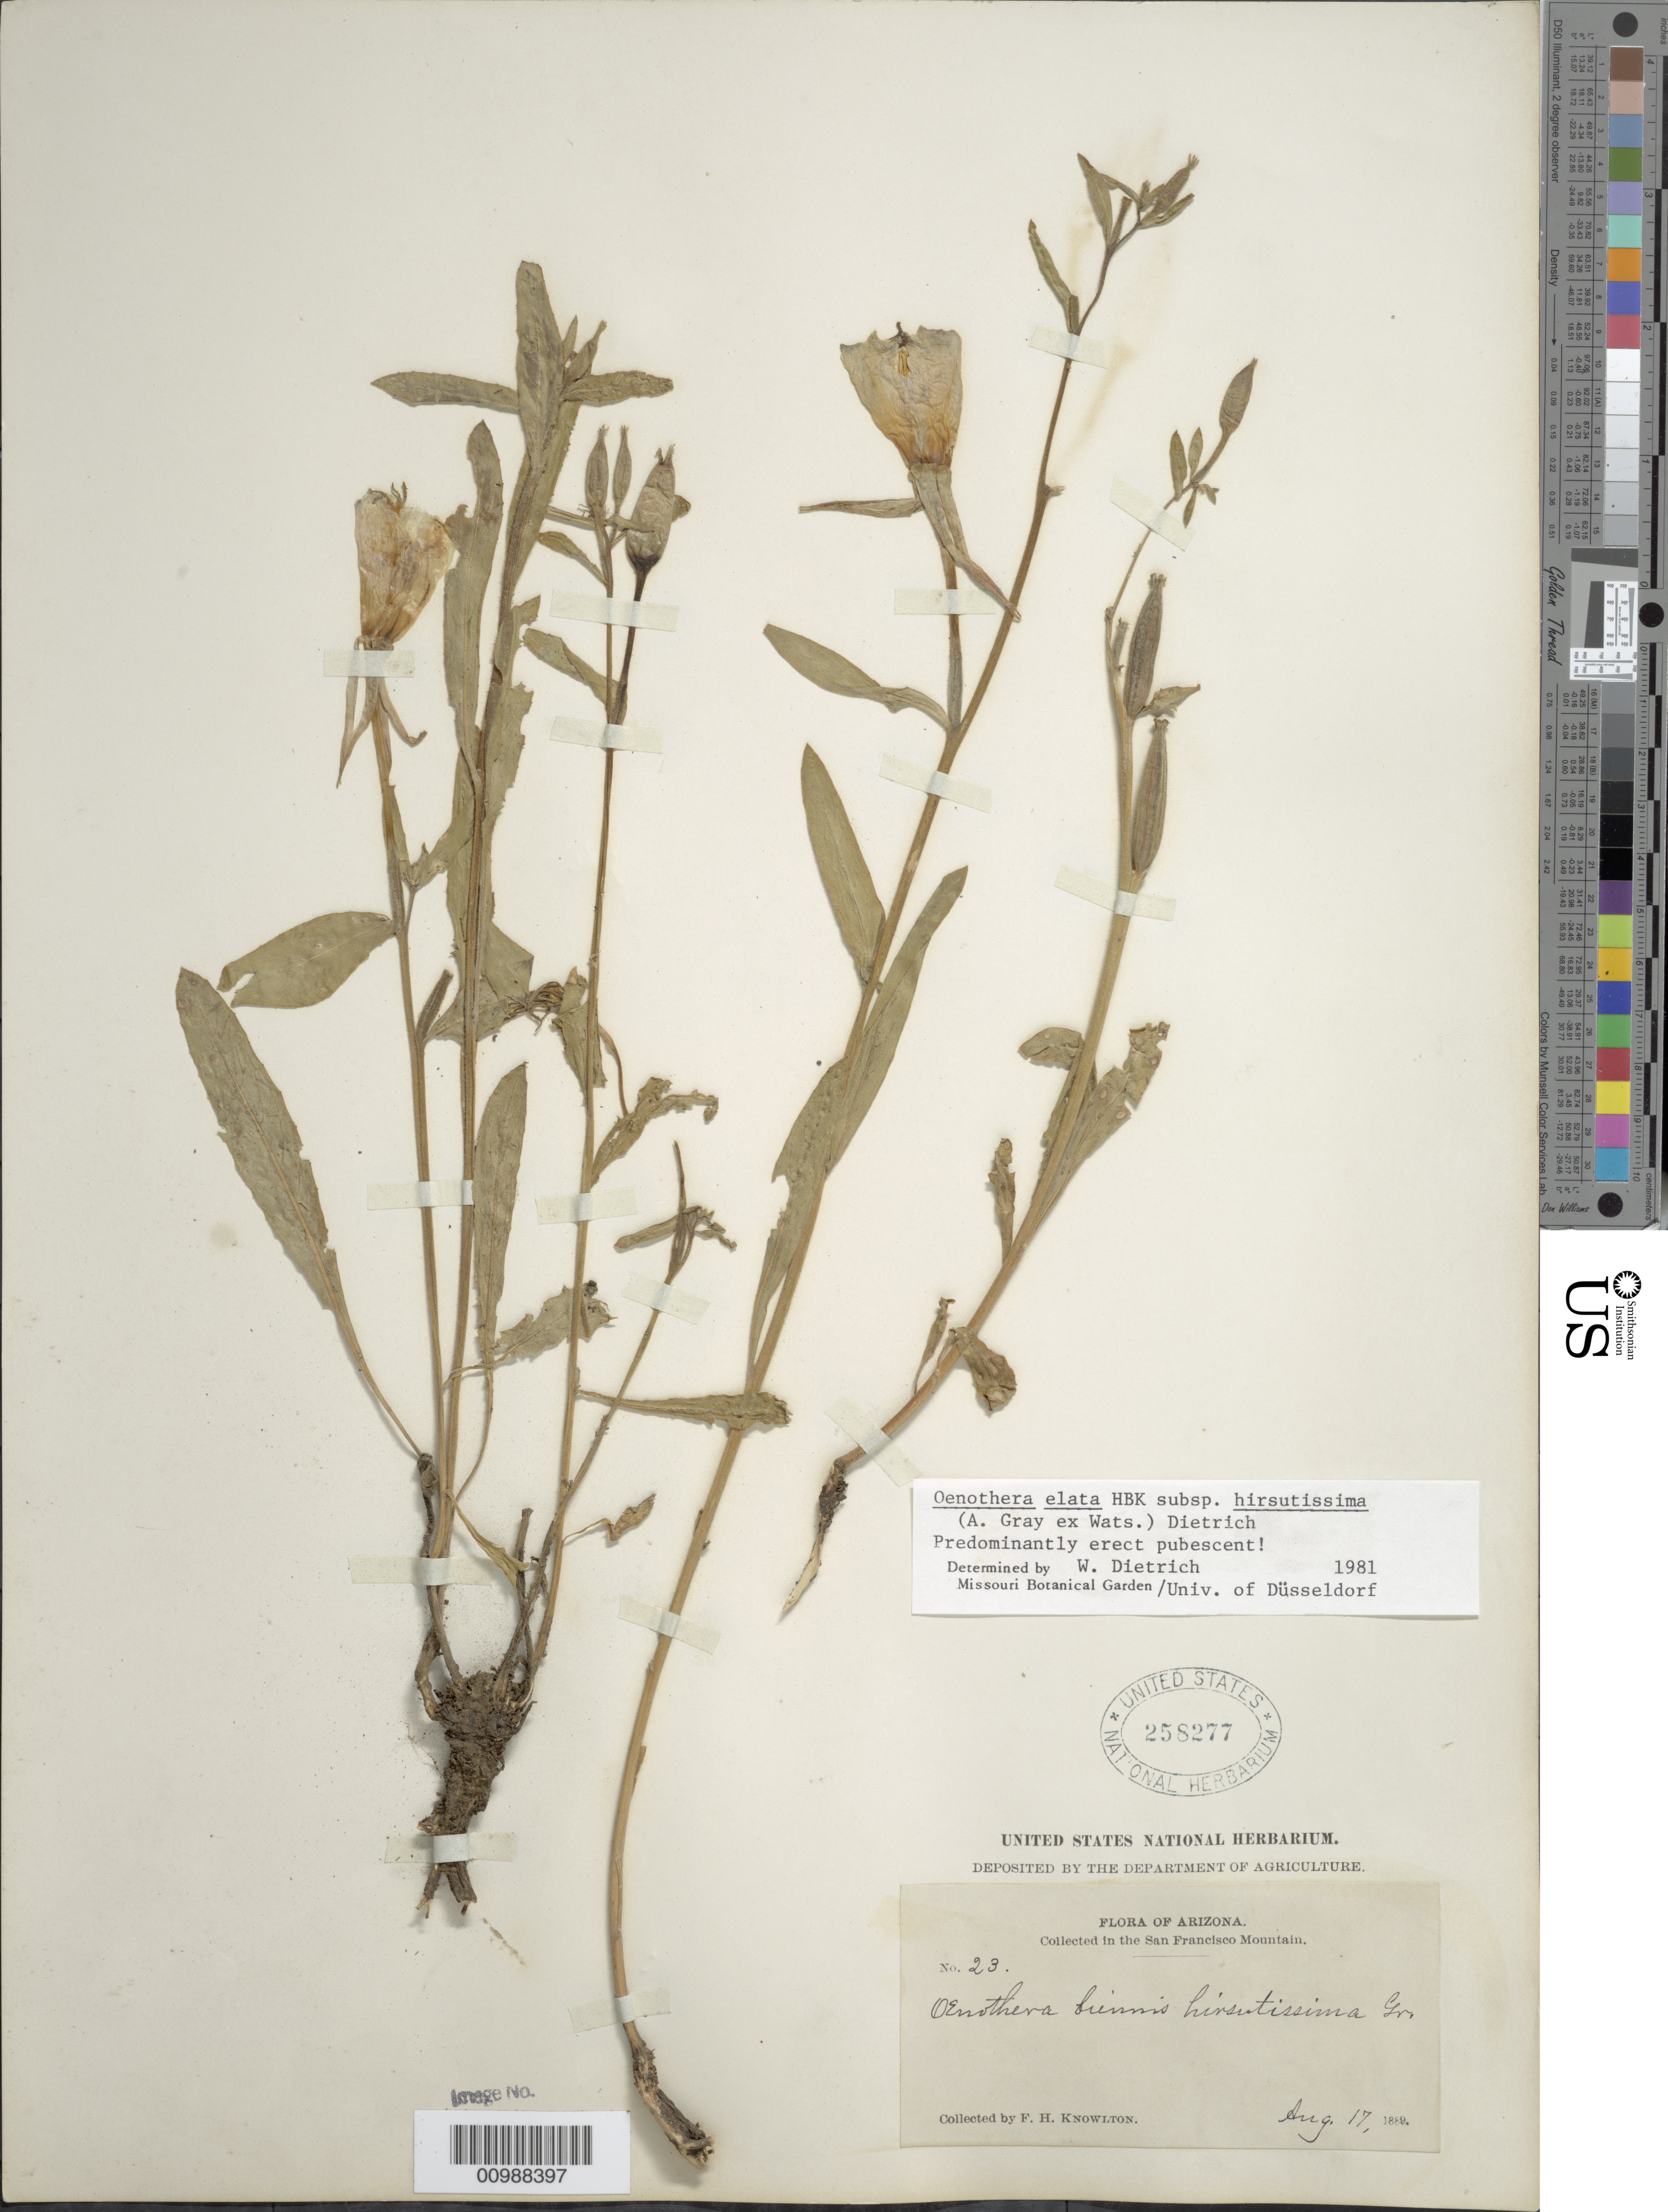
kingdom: Plantae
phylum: Tracheophyta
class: Magnoliopsida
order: Myrtales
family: Onagraceae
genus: Oenothera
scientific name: Oenothera elata subsp. hirsutissima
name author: (A. Gray ex S. Watson) W. Dietr.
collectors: F. H. Knowlton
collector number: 23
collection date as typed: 17 Aug 1889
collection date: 1889-08-17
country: United States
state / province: Arizona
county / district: Coconino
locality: San Francisco Mountains.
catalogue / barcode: US 258277